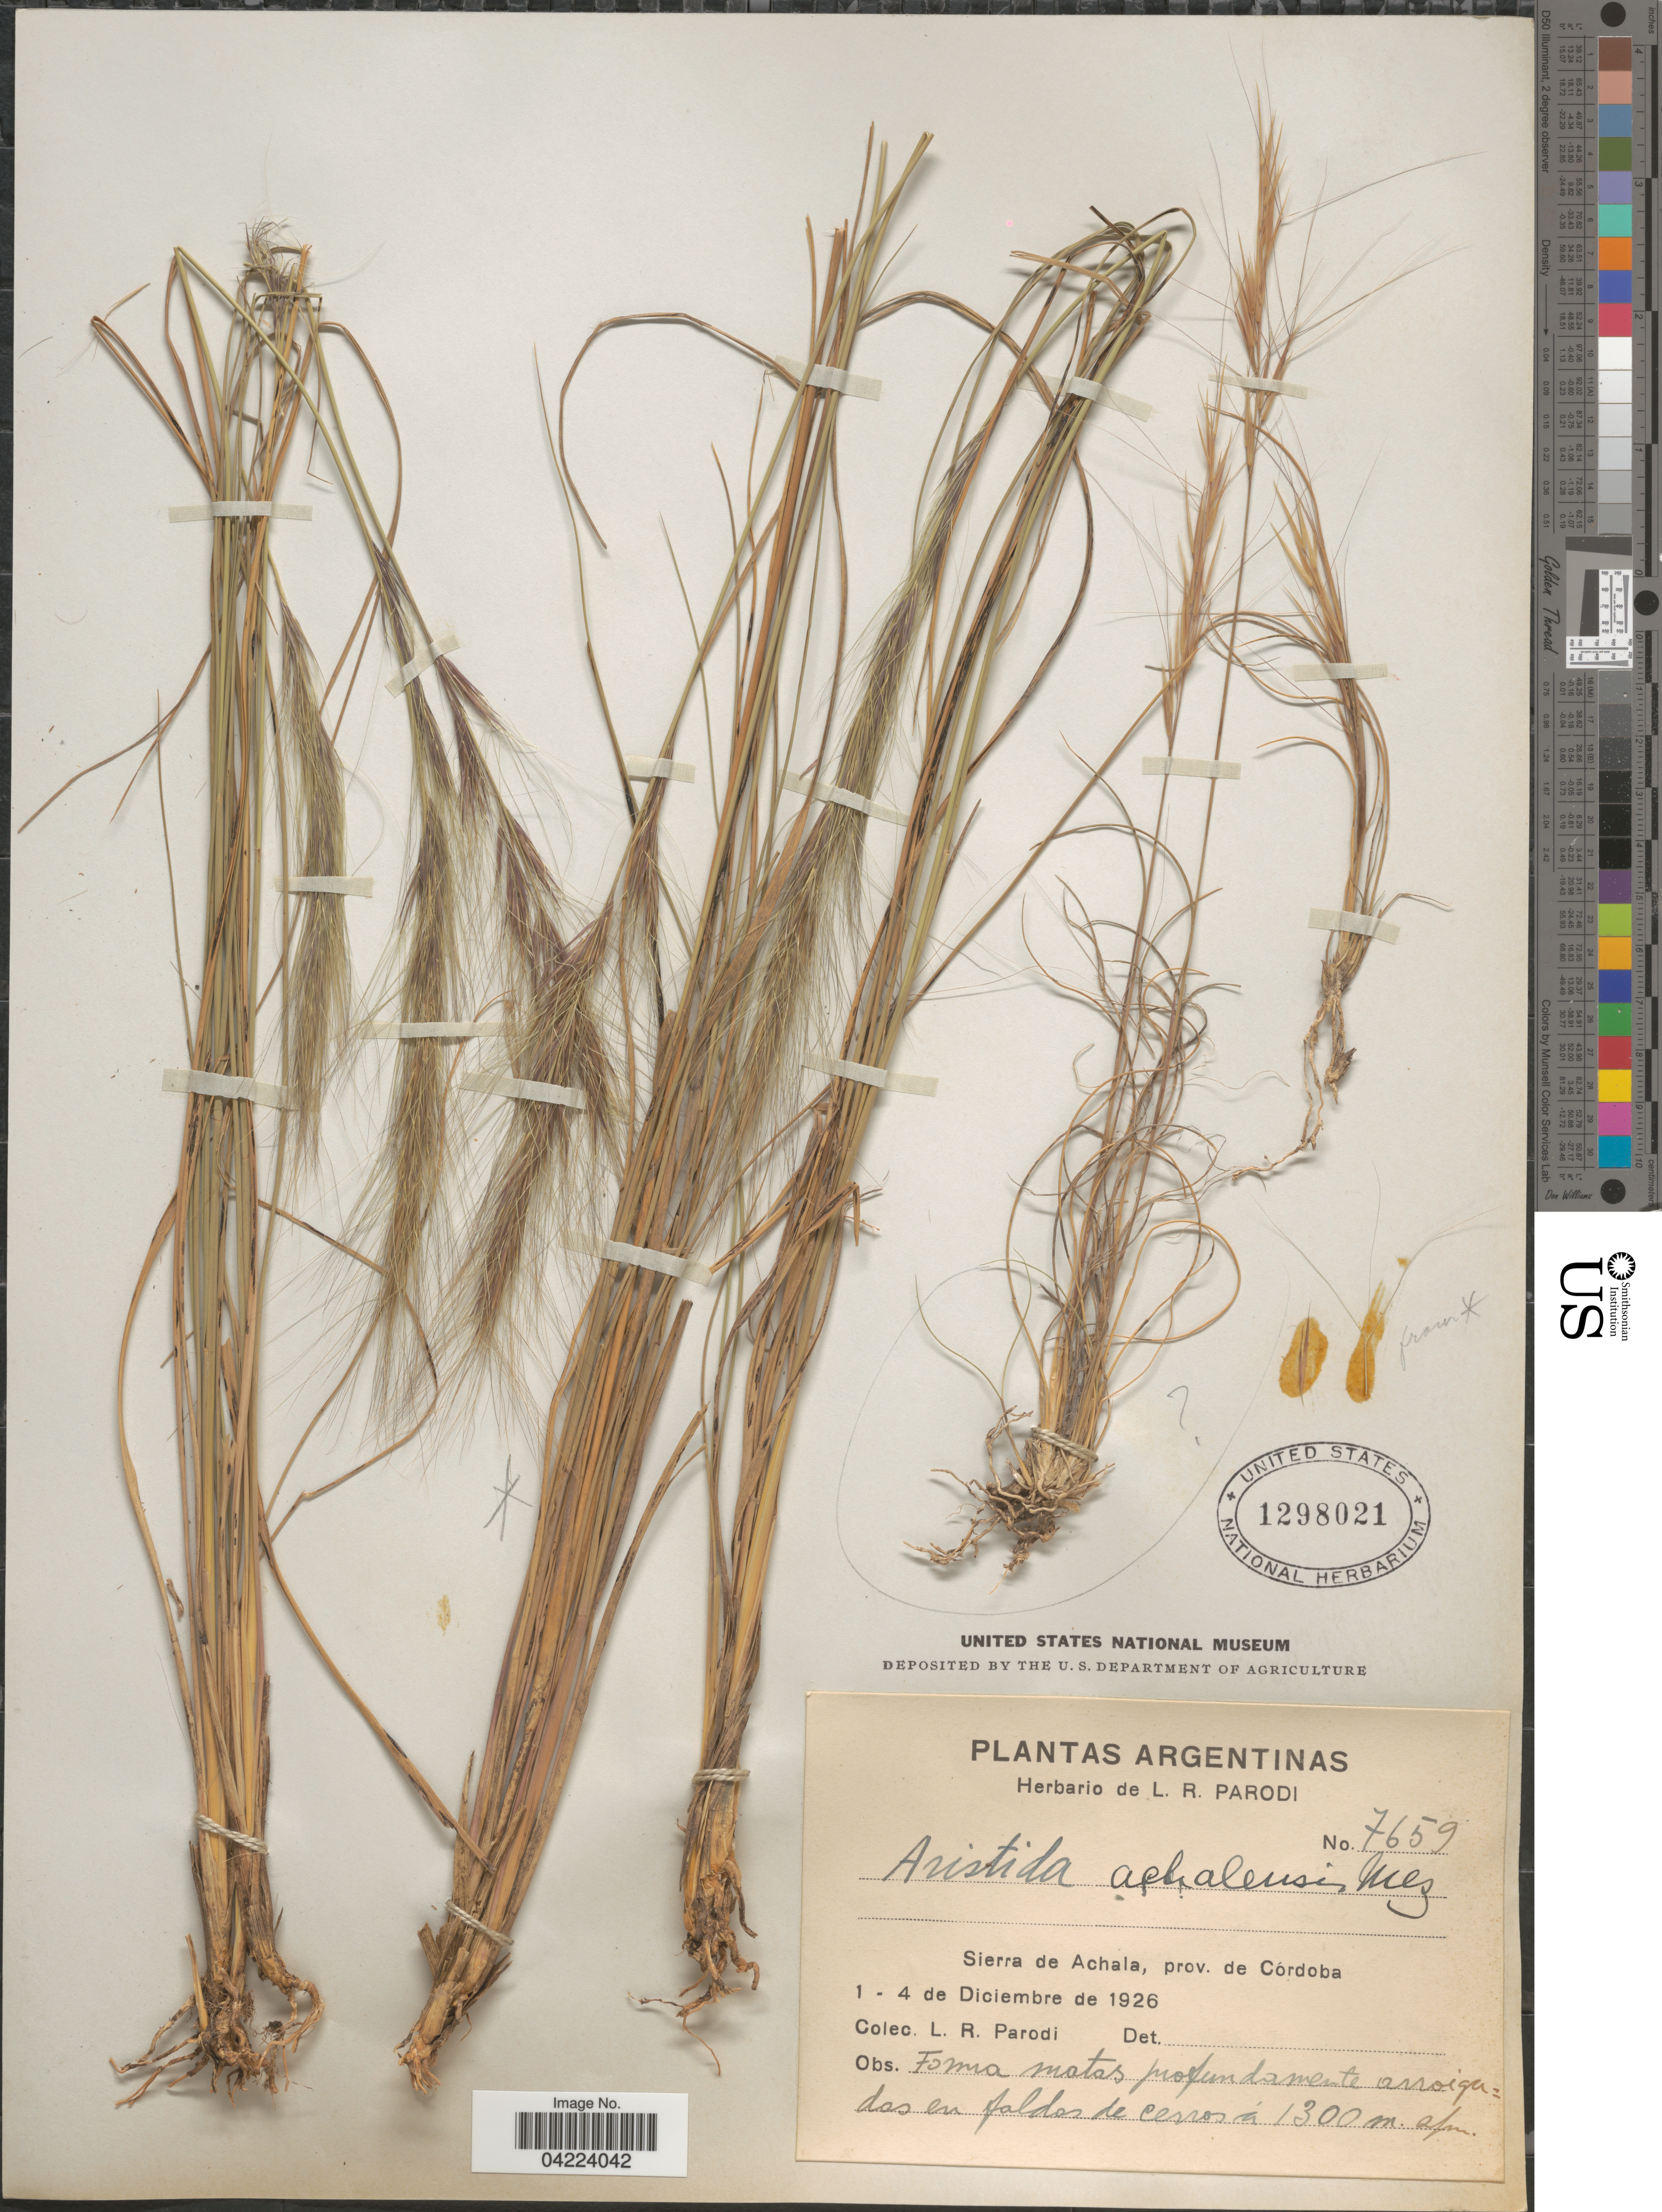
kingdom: Plantae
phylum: Tracheophyta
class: Liliopsida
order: Poales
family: Poaceae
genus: Aristida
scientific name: Aristida achalensis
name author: Mez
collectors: L. R. Parodi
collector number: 7659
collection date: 1926-12-01/1926-12-04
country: Argentina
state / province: Cordoba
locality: Sierra de Achala.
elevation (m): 1300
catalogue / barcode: US 1298021